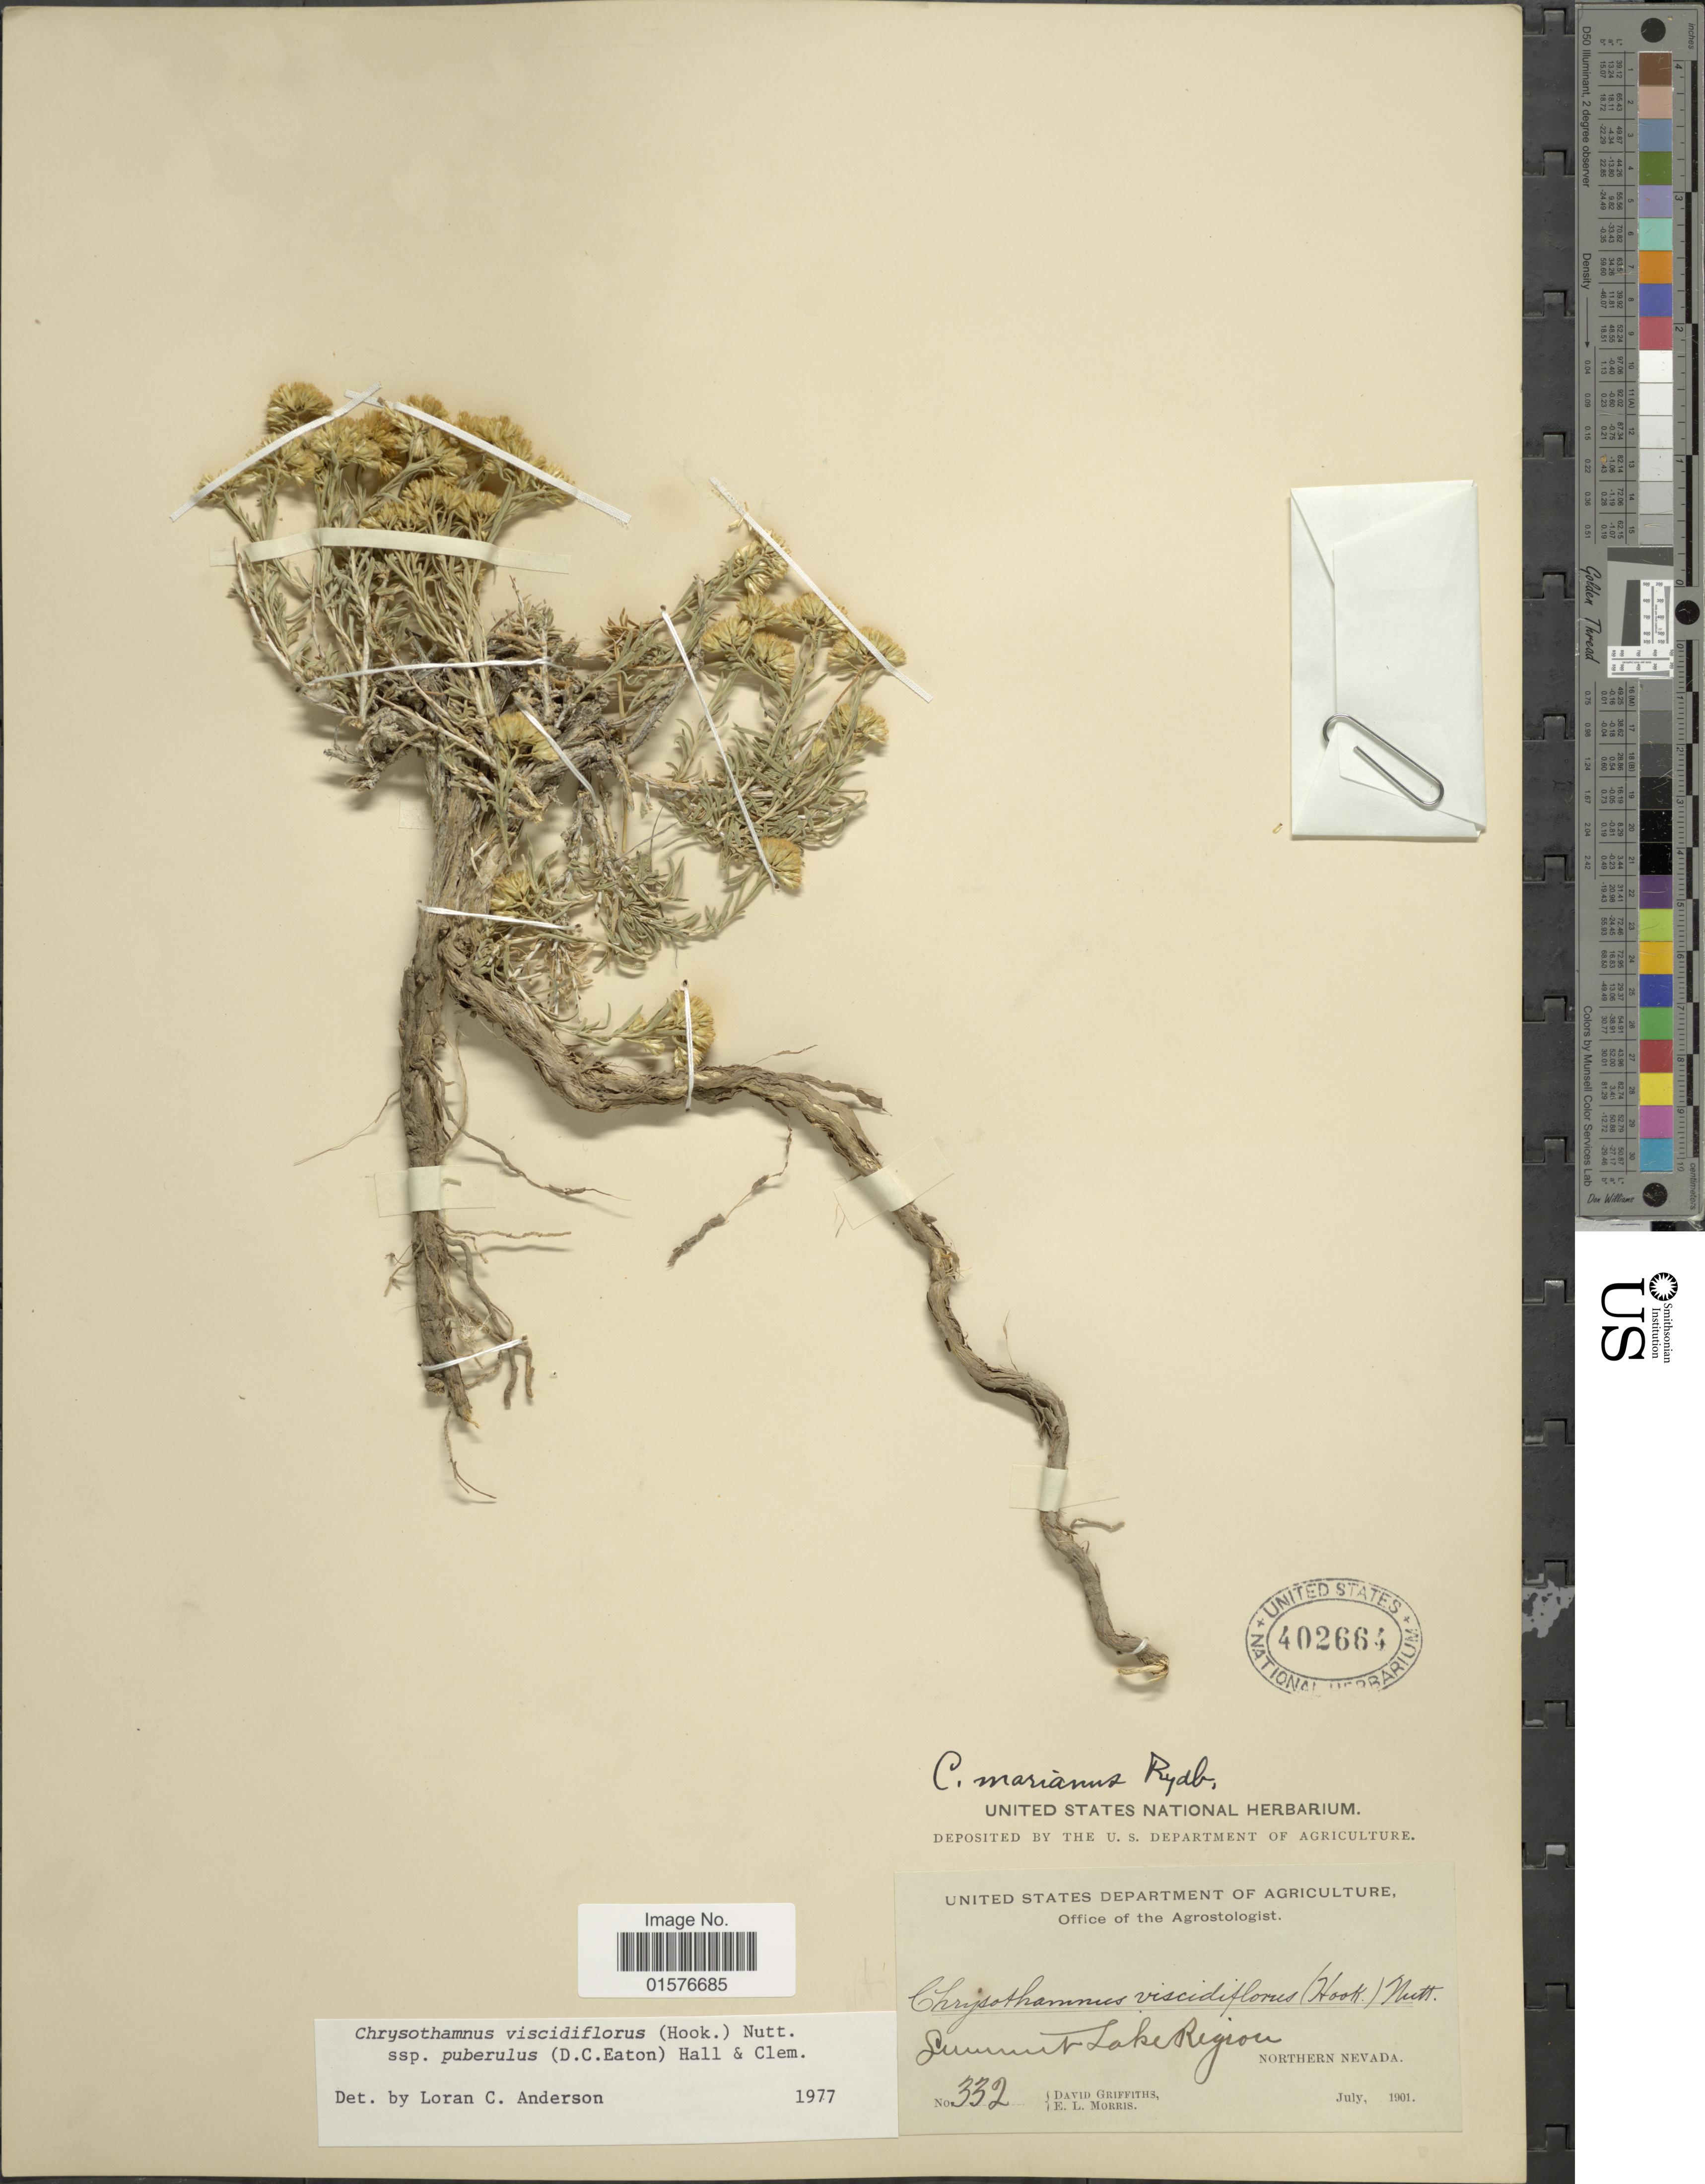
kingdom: Plantae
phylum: Tracheophyta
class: Magnoliopsida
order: Asterales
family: Asteraceae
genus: Chrysothamnus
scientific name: Chrysothamnus viscidiflorus subsp. puberulus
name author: (D.C. Eaton) H.M. Hall & Clem.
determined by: Urbatsch, Lowell E., Curator (LSU), Louisiana State University (UNITED STATES)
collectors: D. Griffiths & E. Morris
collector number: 332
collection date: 1901-07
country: United States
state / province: Nevada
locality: Summit Lake Region, Northern Nevada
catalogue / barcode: US 402664